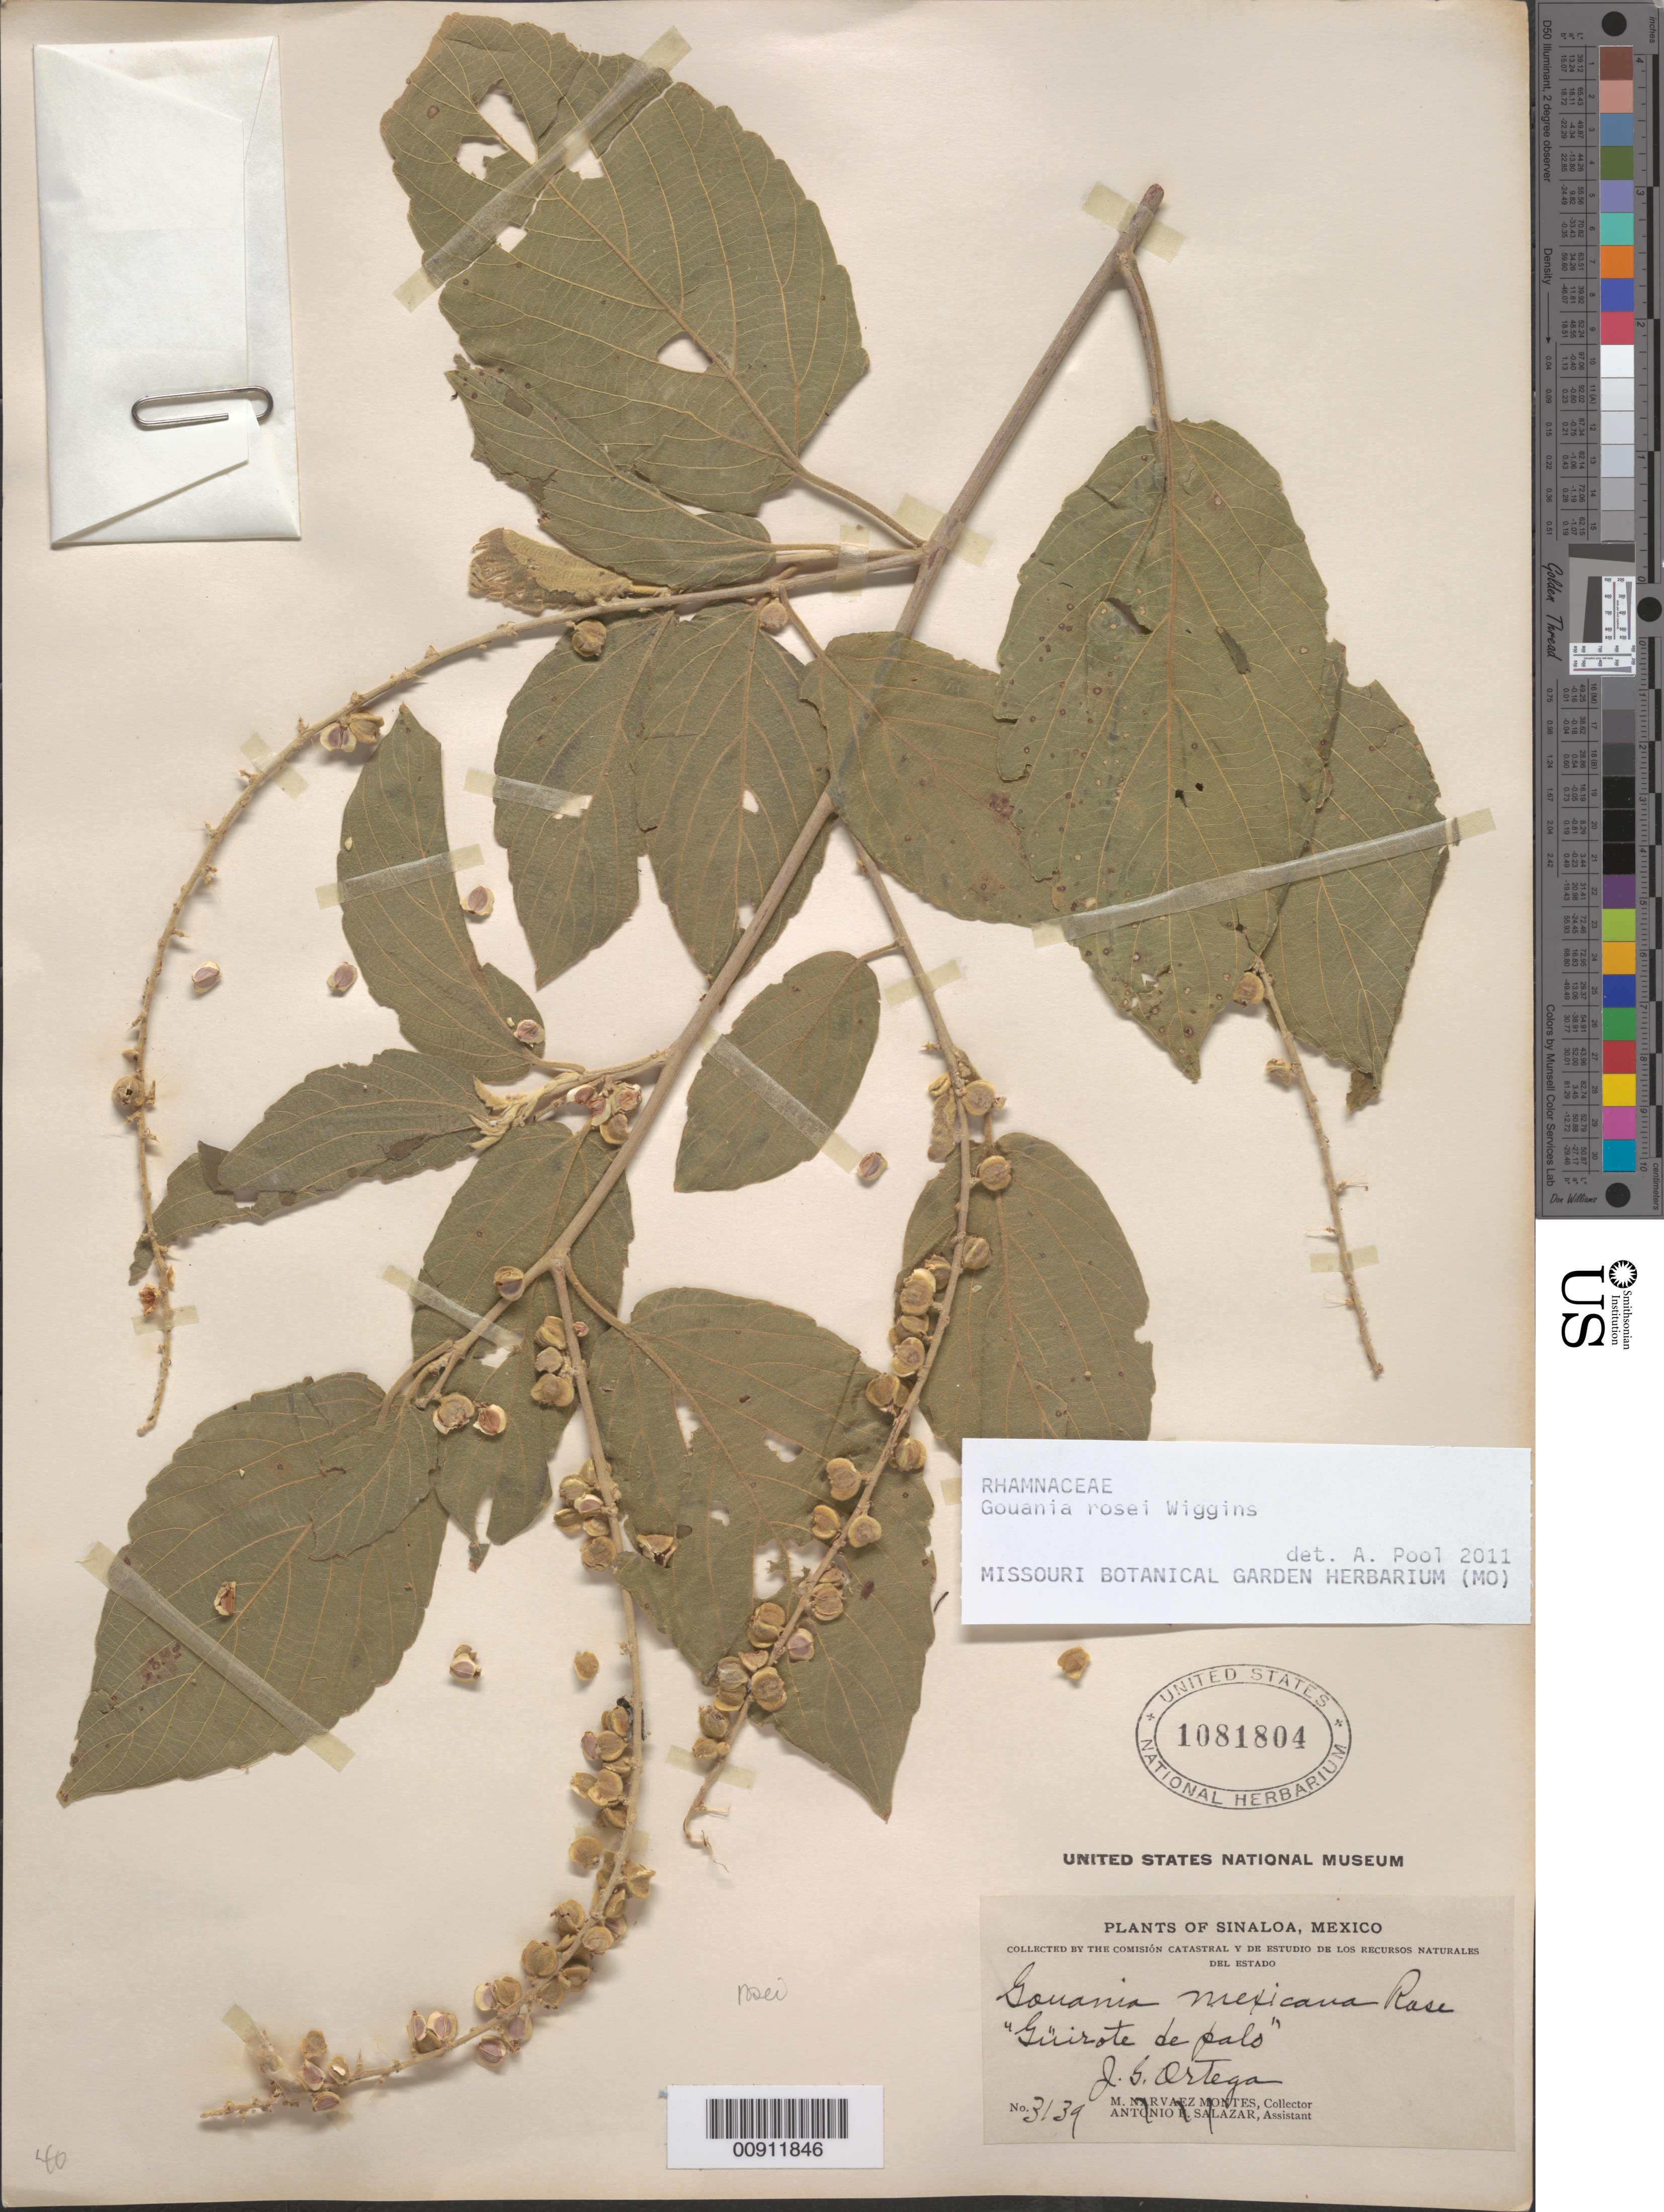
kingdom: Plantae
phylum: Tracheophyta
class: Magnoliopsida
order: Rosales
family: Rhamnaceae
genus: Gouania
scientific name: Gouania rosei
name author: Wiggins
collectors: J. Ortega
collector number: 3139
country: Mexico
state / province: Sinaloa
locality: Sinaloa.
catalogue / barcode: US 1081804